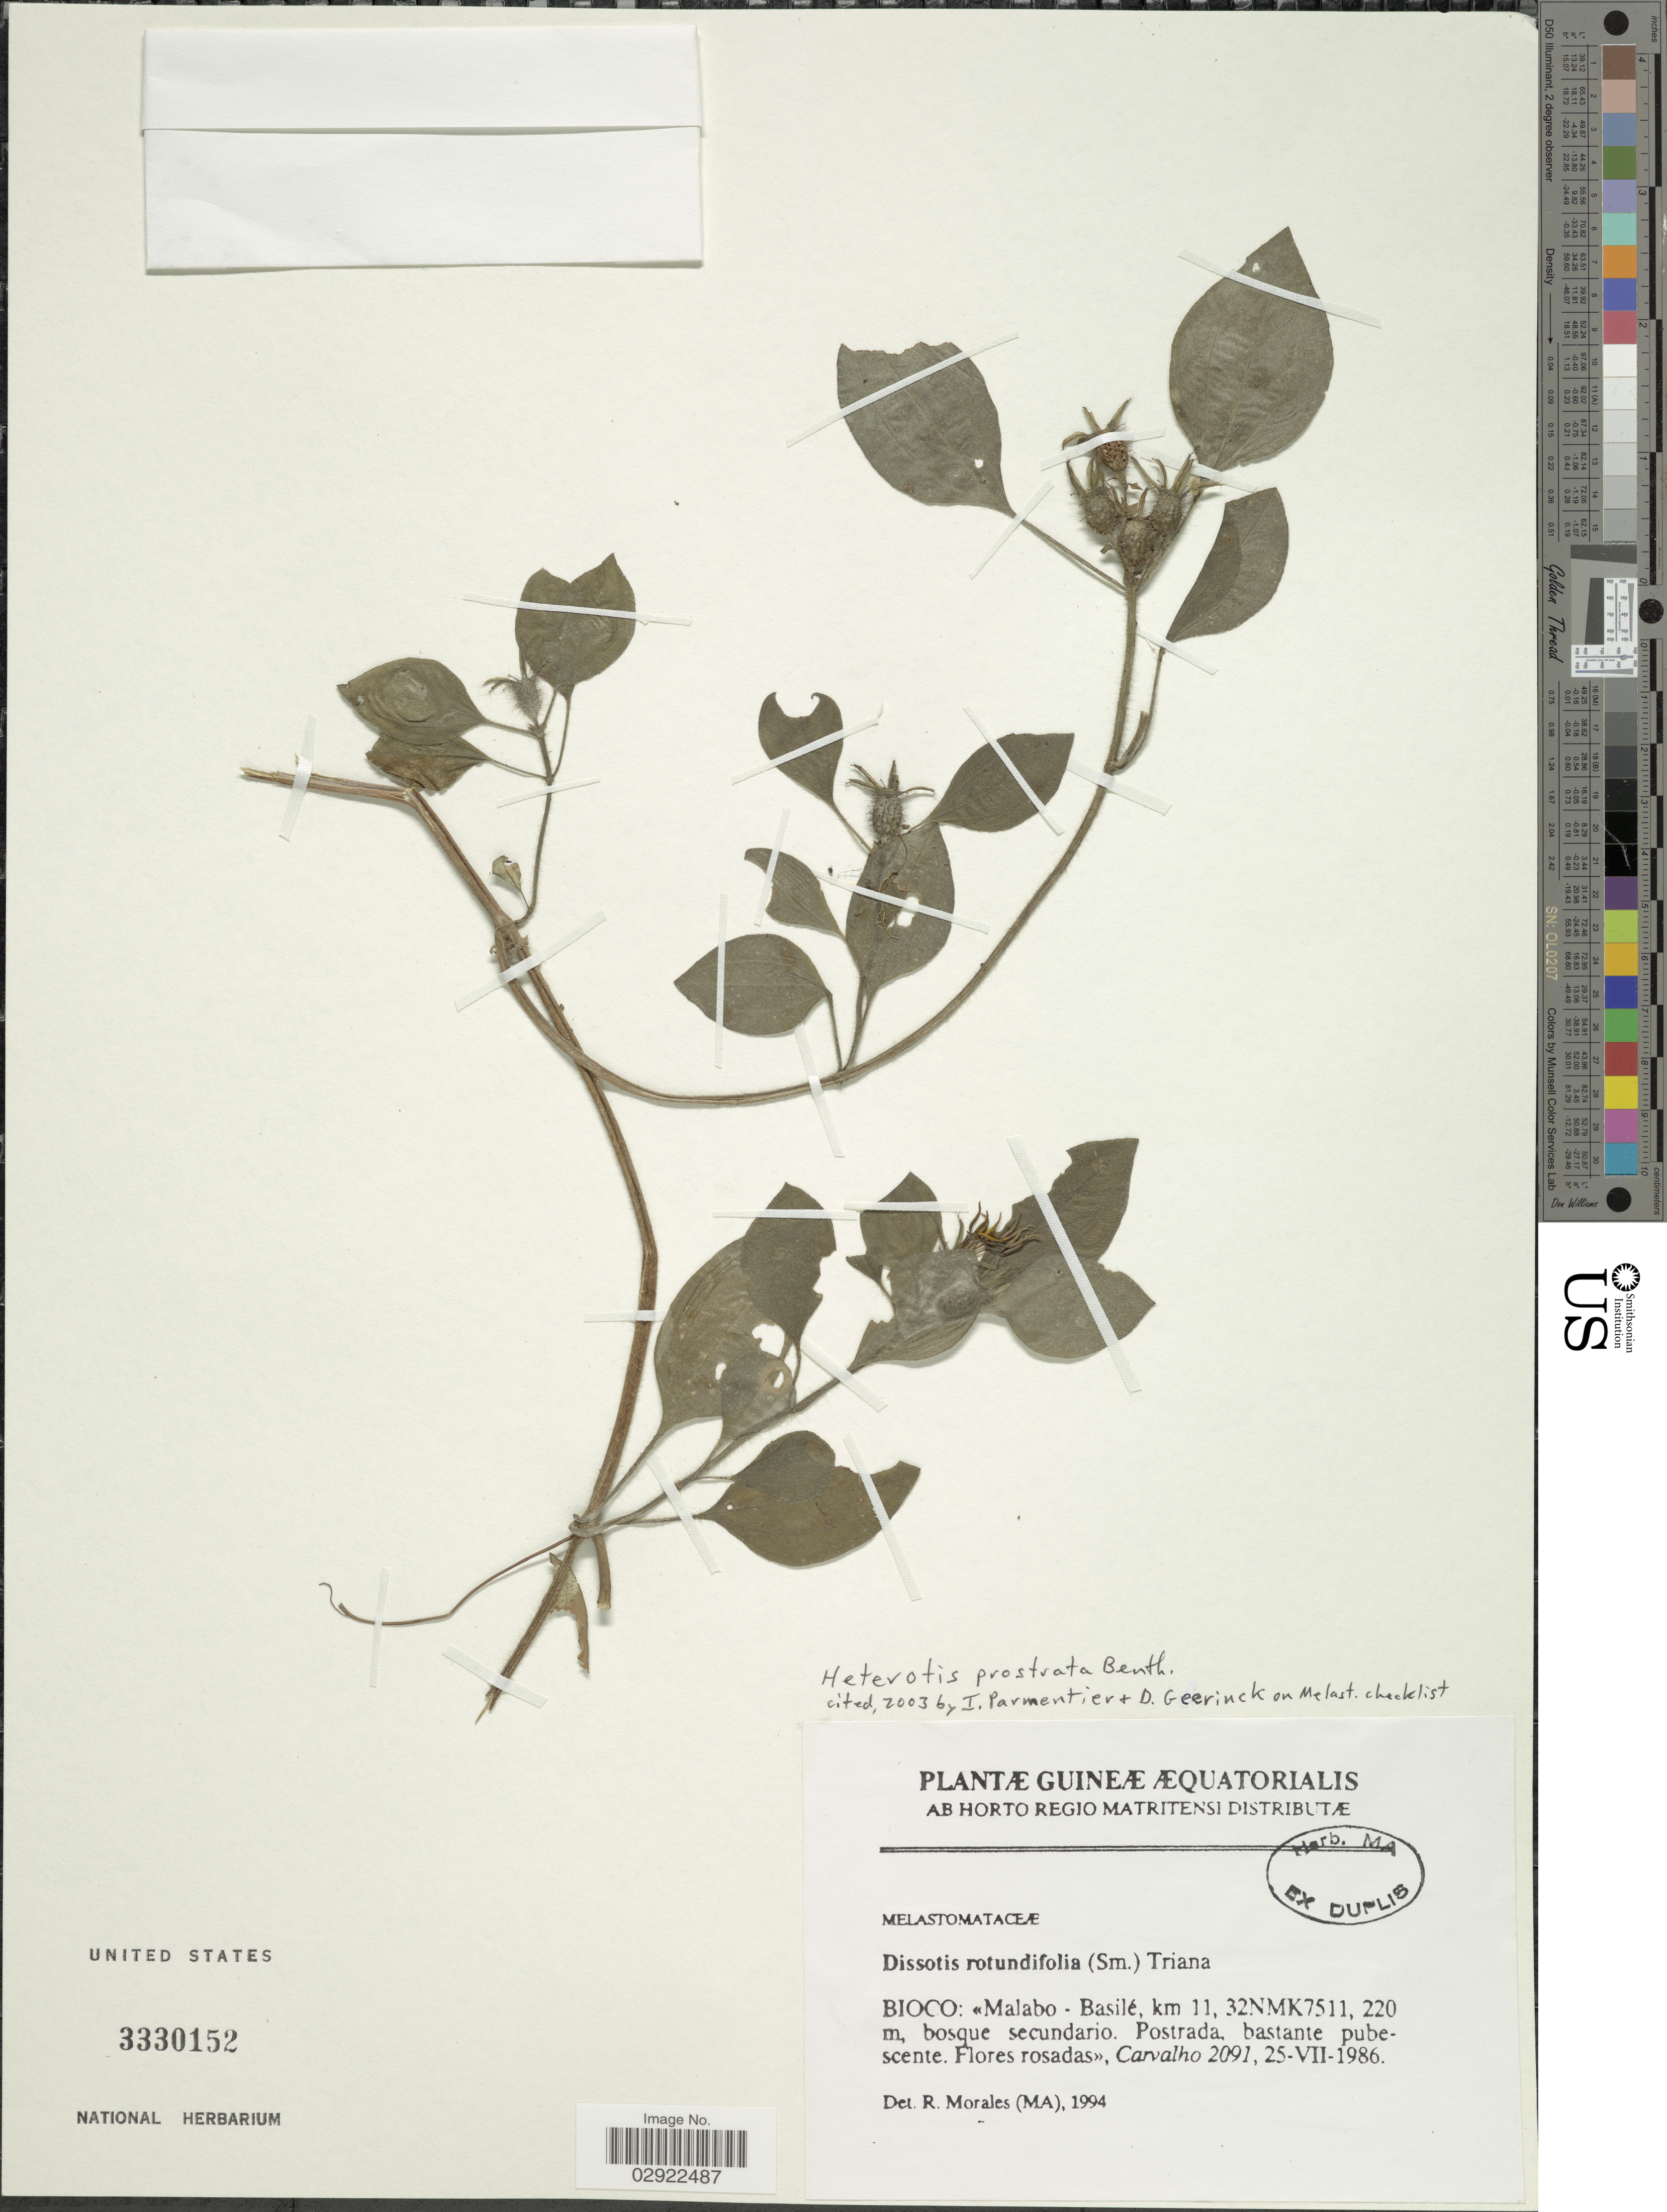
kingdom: Plantae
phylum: Tracheophyta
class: Magnoliopsida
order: Myrtales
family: Melastomataceae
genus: Heterotis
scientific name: Heterotis prostrata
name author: (Thonn.) Benth.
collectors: Carvalho, --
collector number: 2091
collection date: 1986-07-25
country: Equatorial Guinea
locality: Bioco: Malabo - Basilé, km 11, 32NMK7511. Guineæ Æquatorialis.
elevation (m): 220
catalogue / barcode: US 3330152